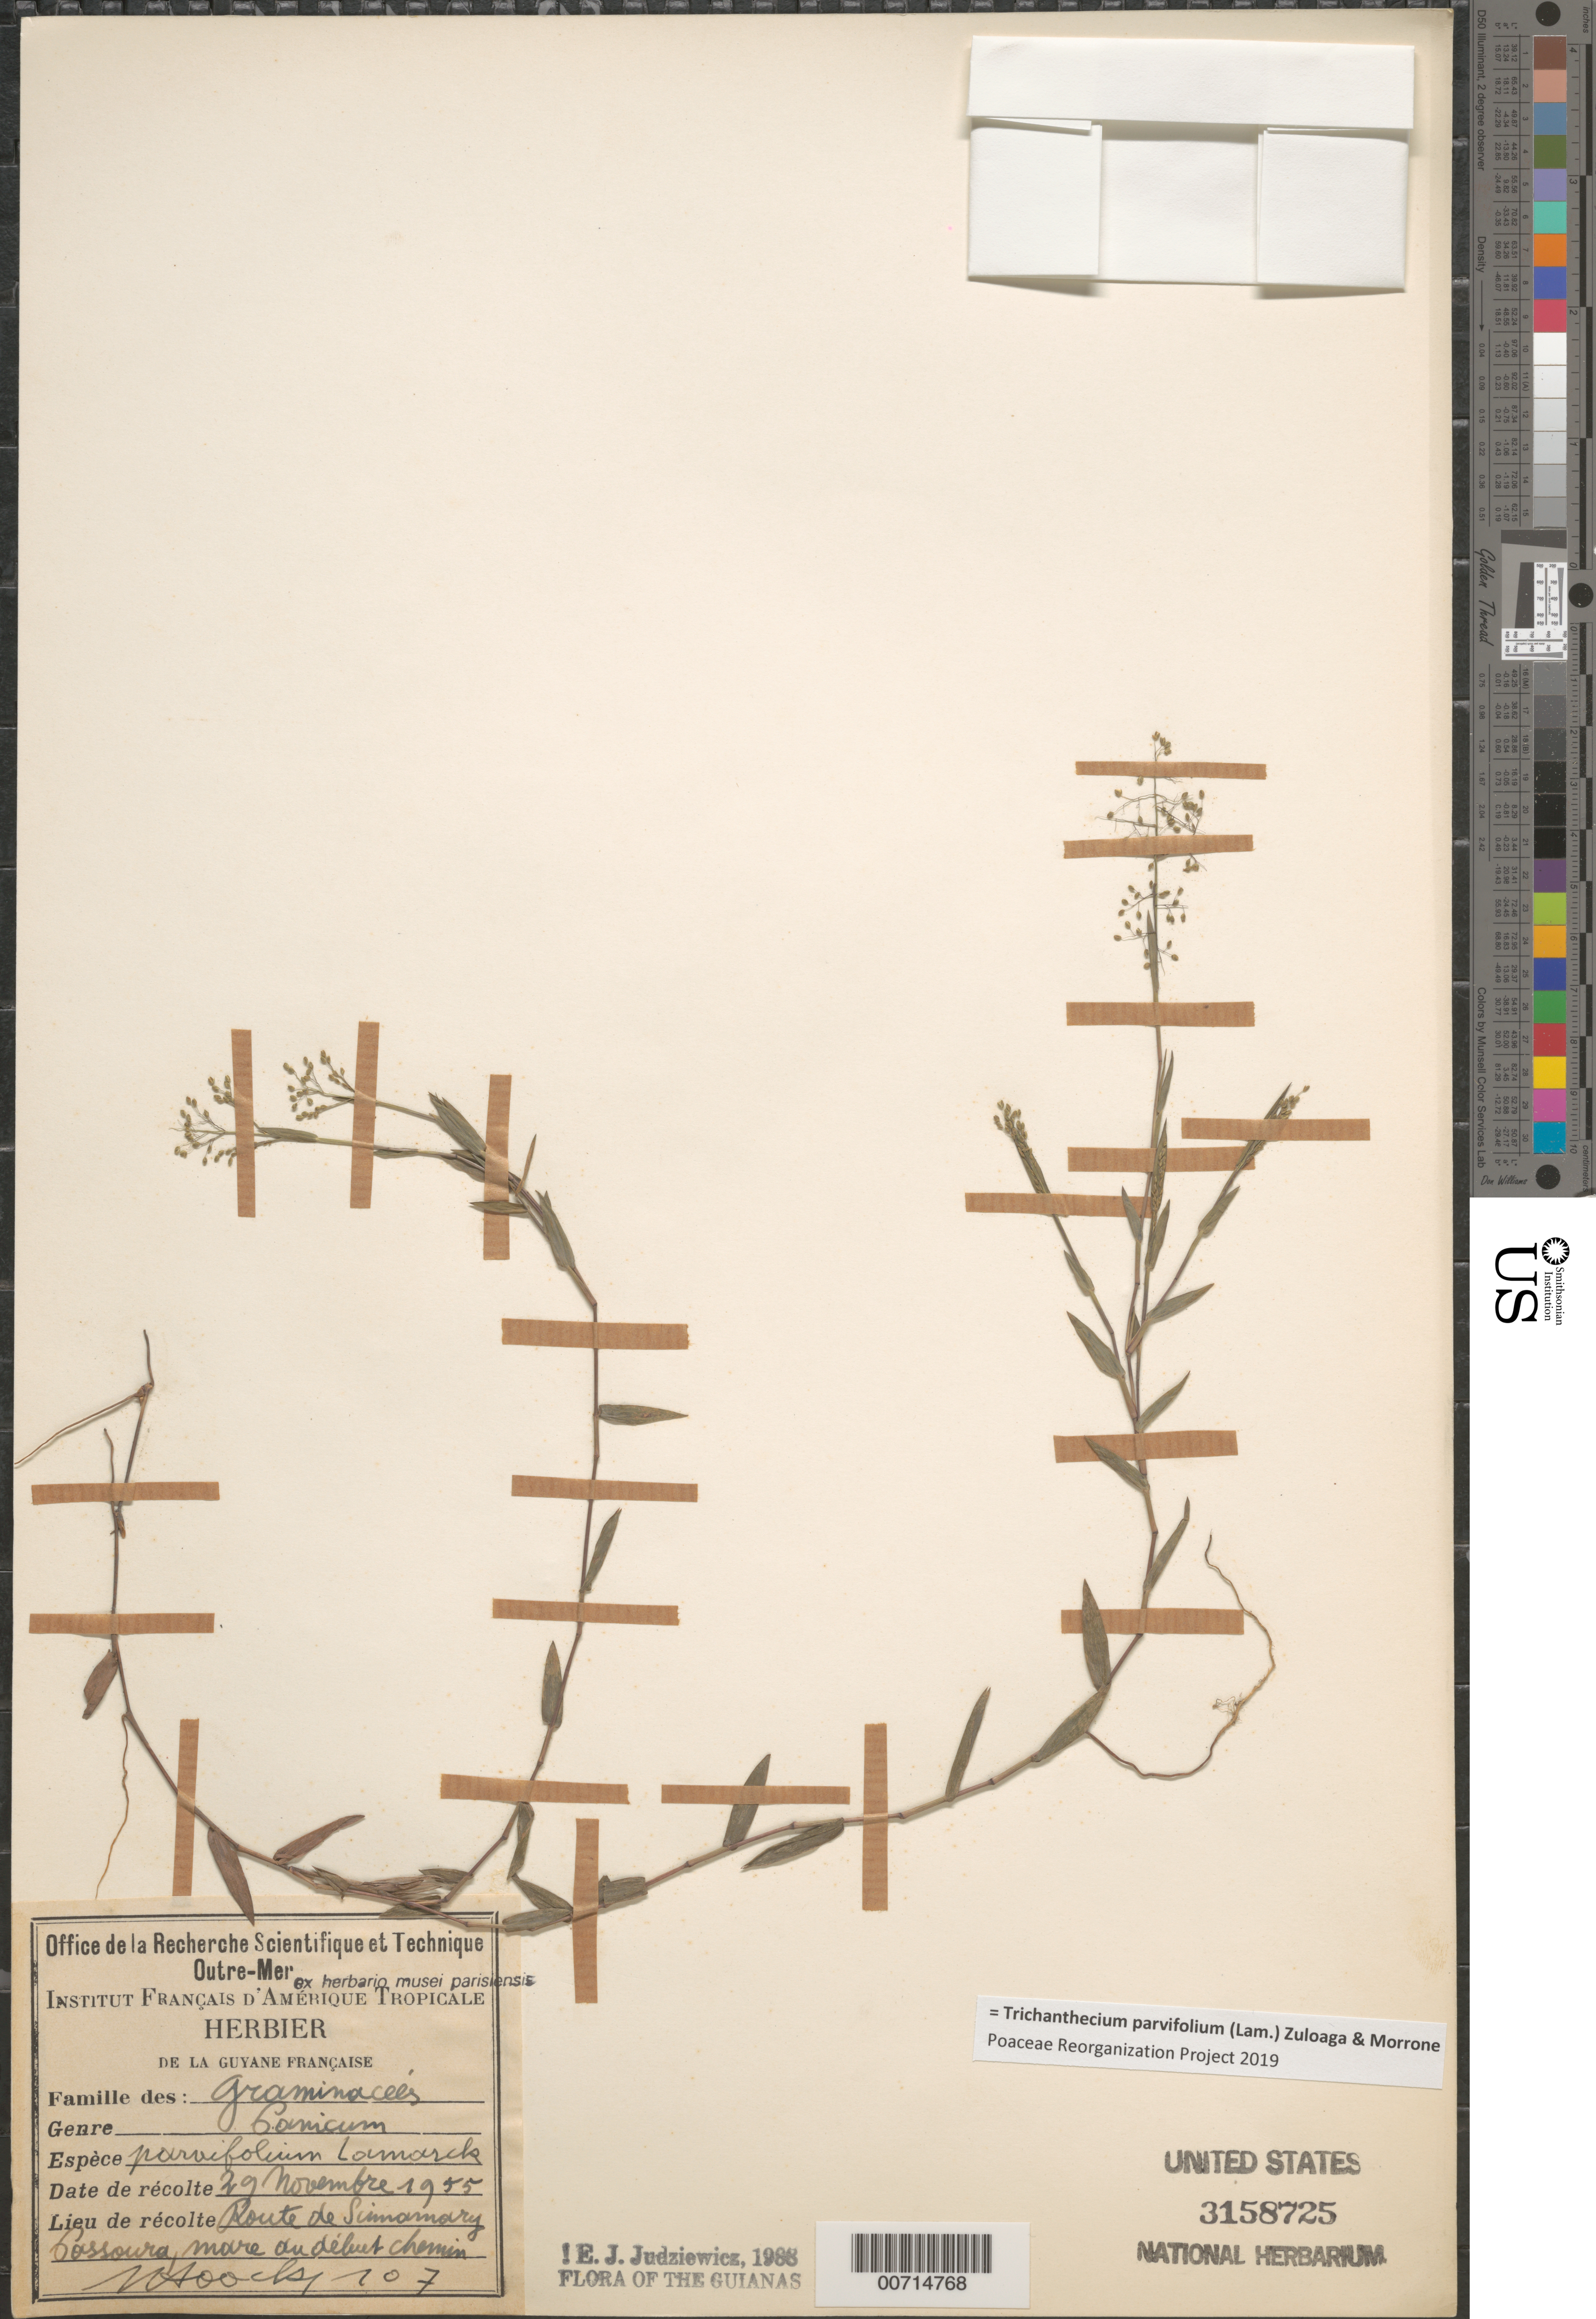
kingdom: Plantae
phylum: Tracheophyta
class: Liliopsida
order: Poales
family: Poaceae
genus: Trichanthecium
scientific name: Trichanthecium parvifolium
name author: (Lam.) Zuloaga & Morrone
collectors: N. Hoock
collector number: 107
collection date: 1955-11-29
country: French Guiana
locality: Route de Simomary. Cassoura mare au début chemin.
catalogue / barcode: US 3158725